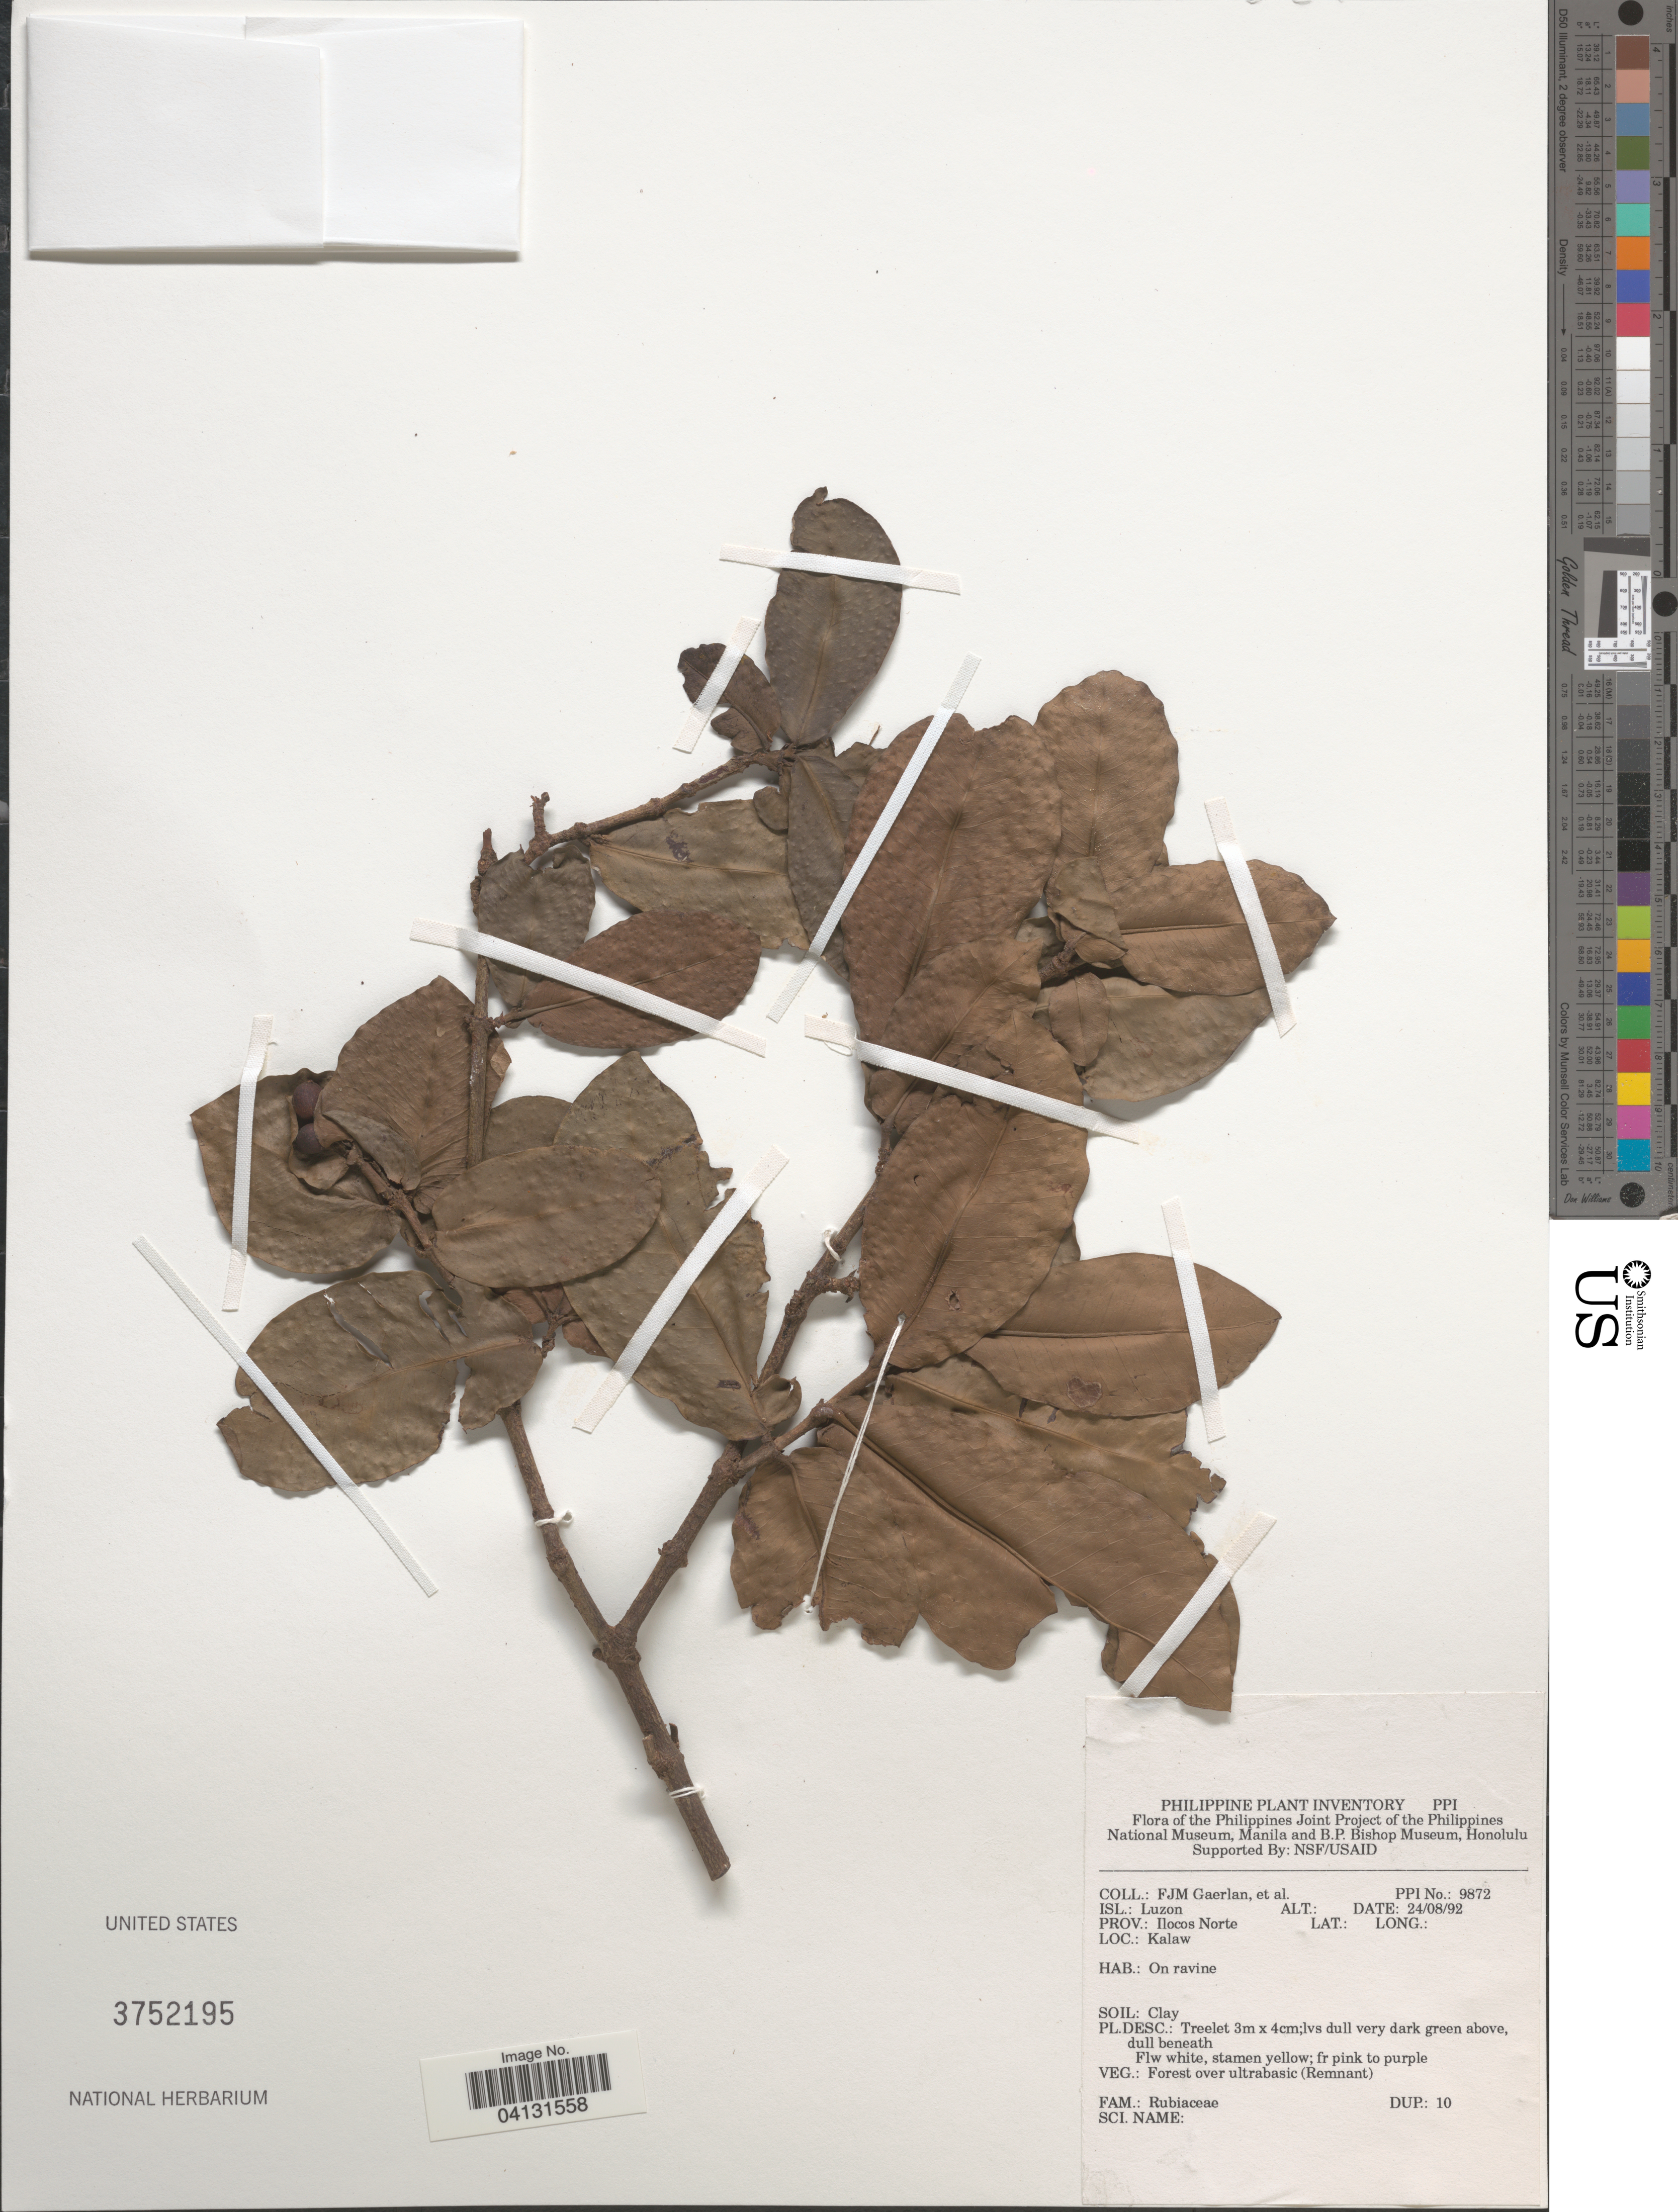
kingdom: Plantae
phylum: Tracheophyta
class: Magnoliopsida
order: Gentianales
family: Rubiaceae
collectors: F. Gaerlan & et al.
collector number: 9872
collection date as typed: Transcribed d/m/y: 24/8/92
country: Philippines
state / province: Ilocos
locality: Isl.: Luzon. Prov.: Ilocos Norte. Kalaw.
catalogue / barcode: US 3752195